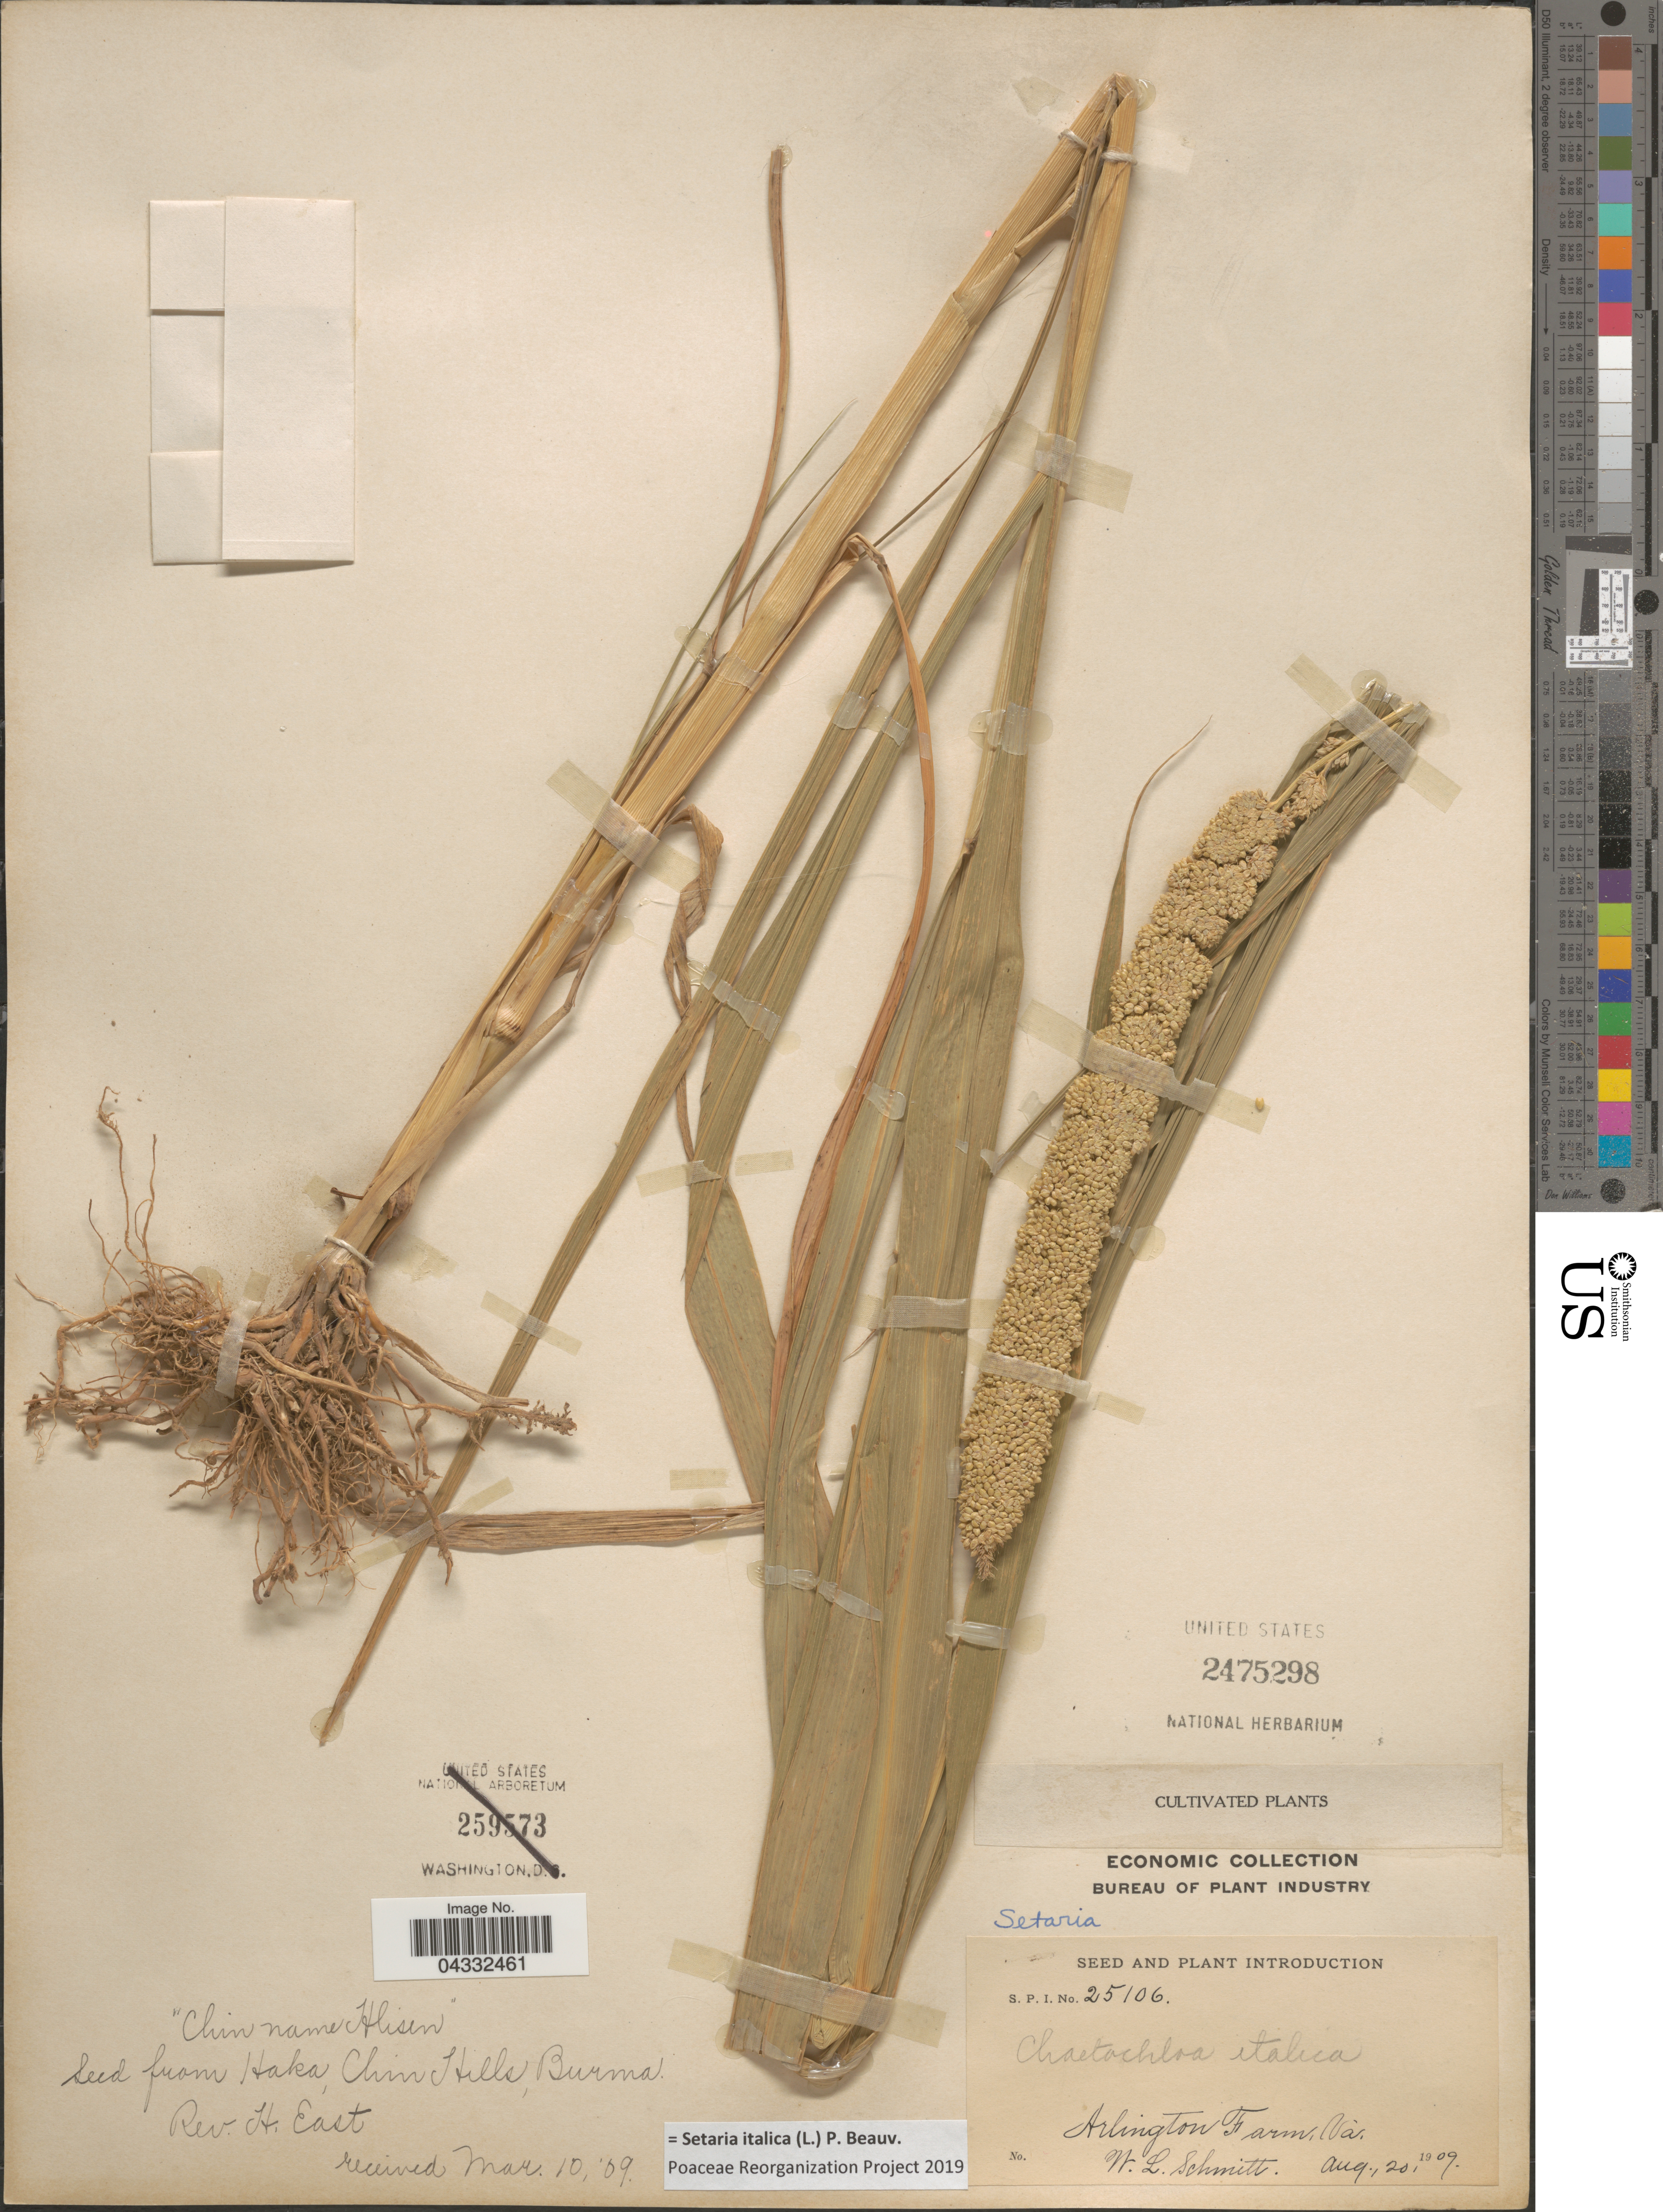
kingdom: Plantae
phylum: Tracheophyta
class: Liliopsida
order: Poales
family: Poaceae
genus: Setaria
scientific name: Setaria italica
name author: (L.) P. Beauv.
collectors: W. L. Schmitt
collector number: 25106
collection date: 1909-08-20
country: United States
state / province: Virginia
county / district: Arlington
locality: Arlington Farm.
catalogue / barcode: US 2475298